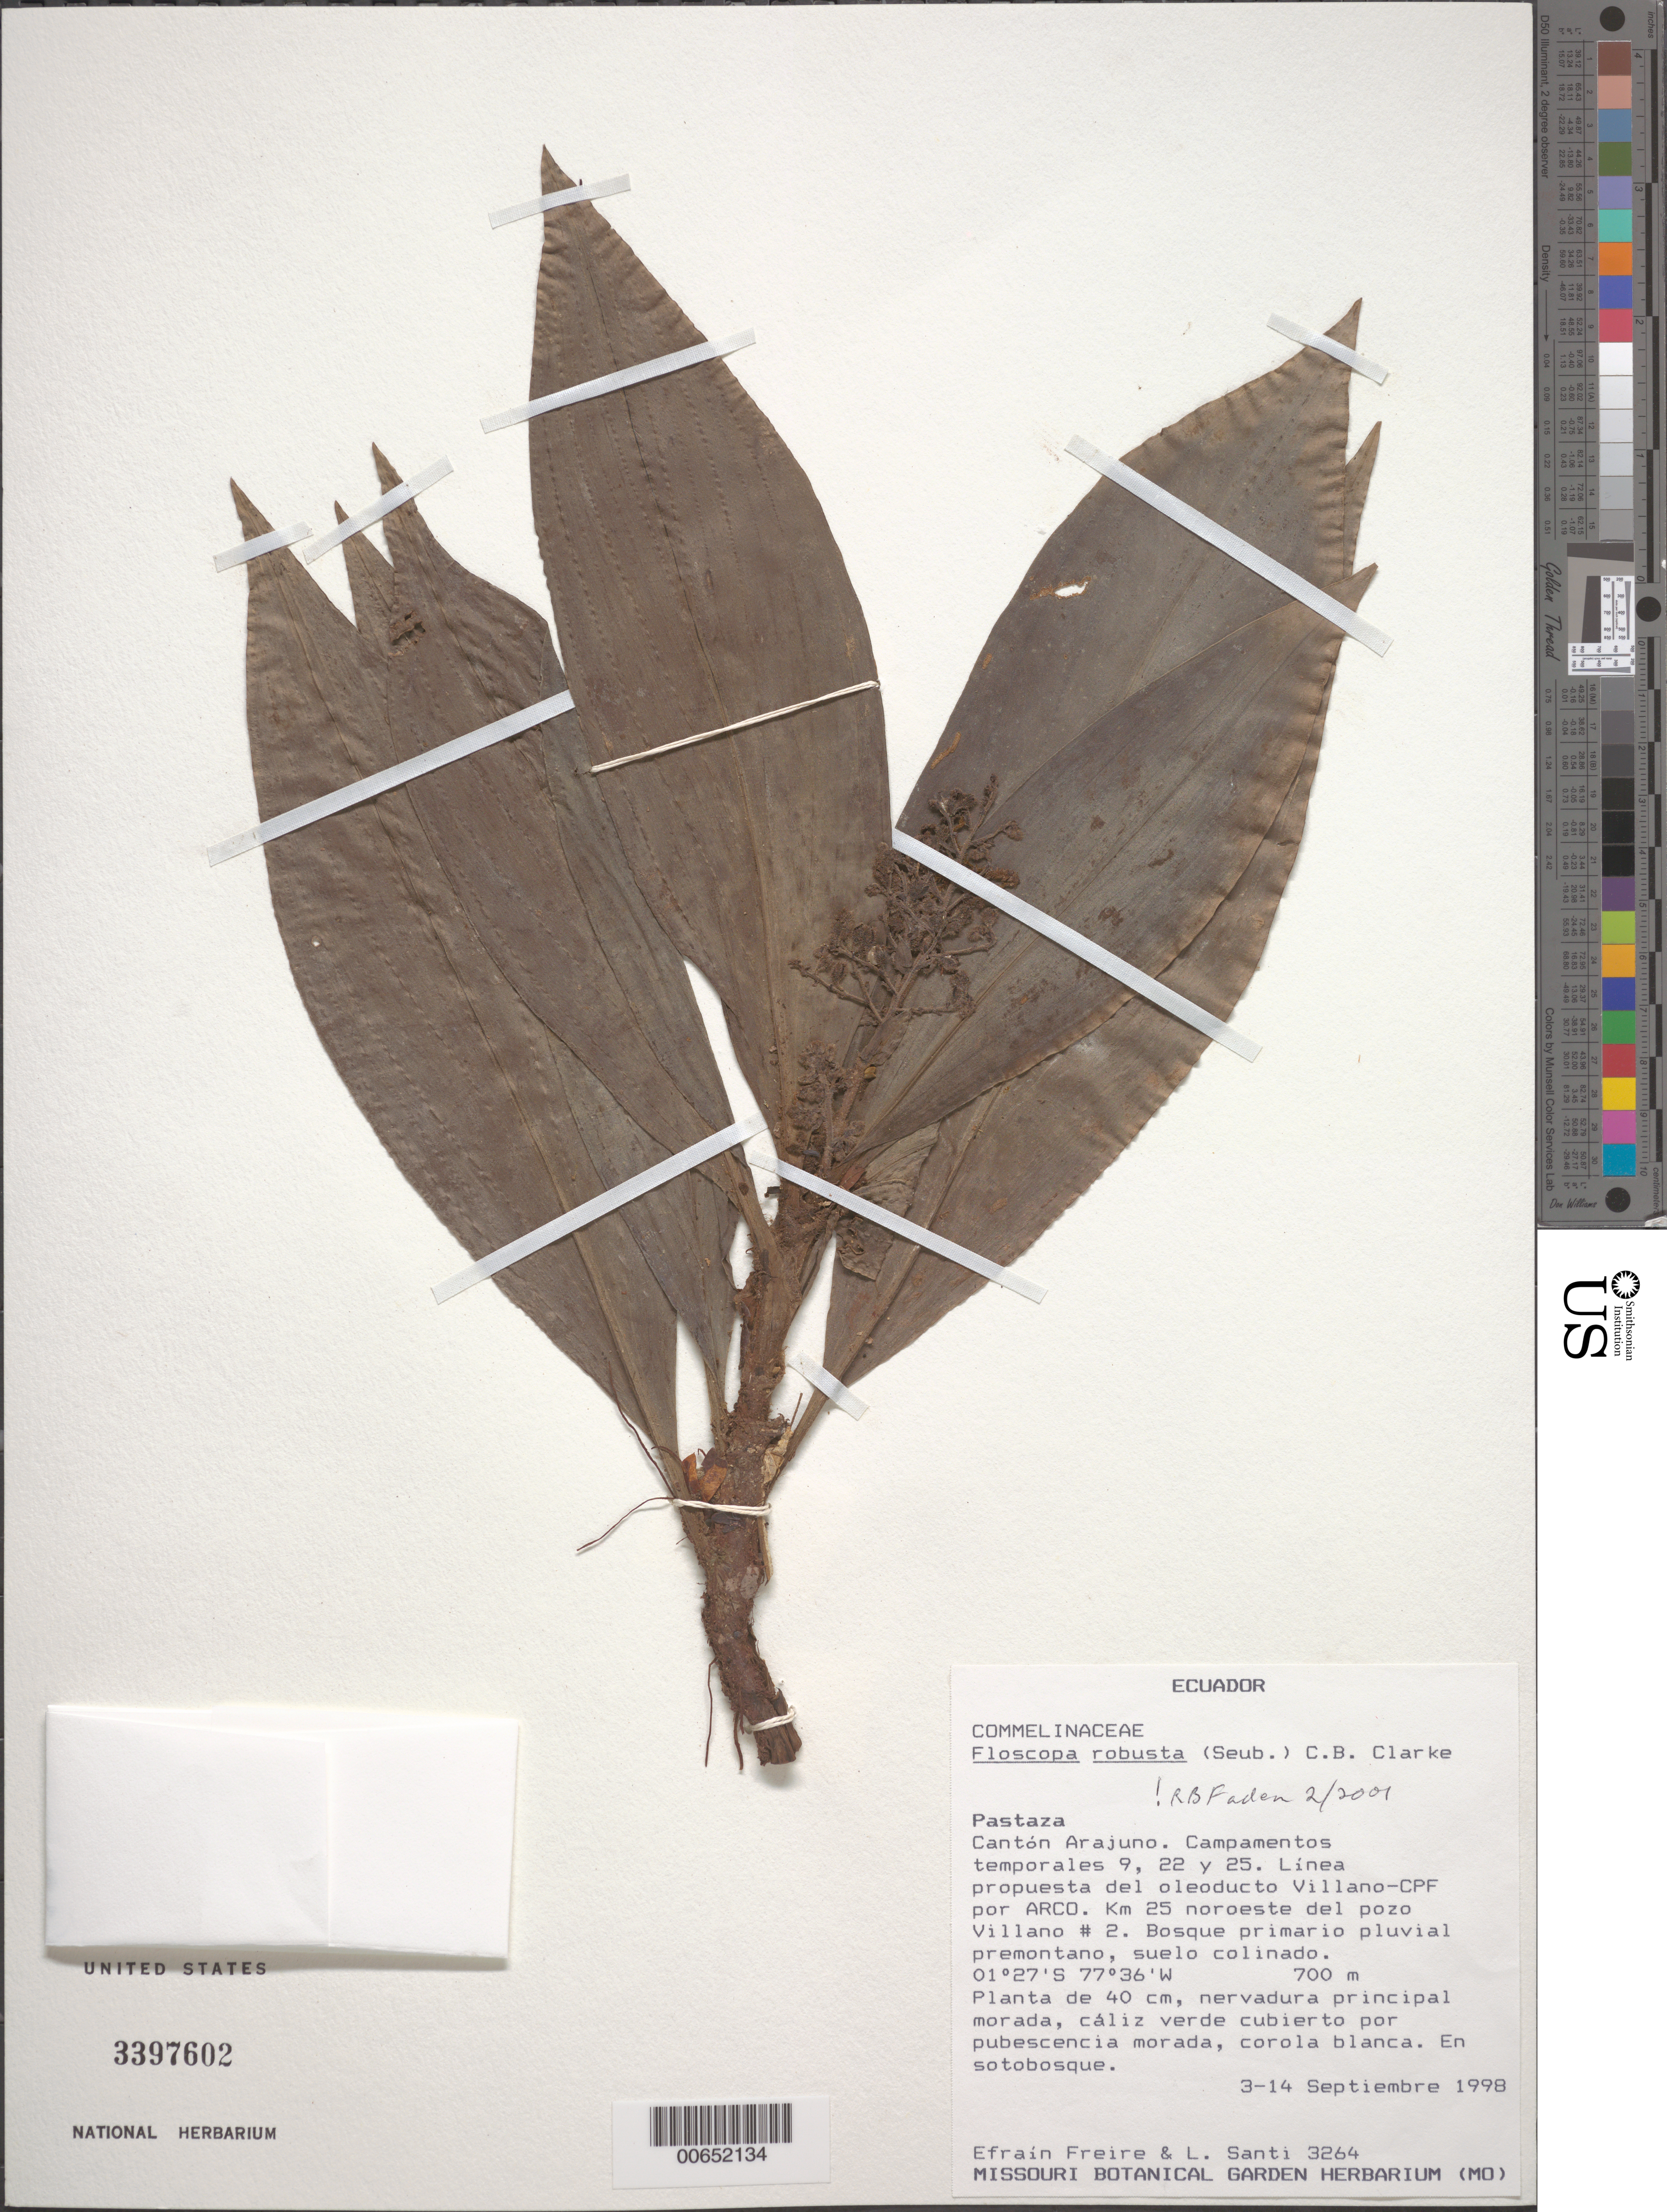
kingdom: Plantae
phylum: Tracheophyta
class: Liliopsida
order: Commelinales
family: Commelinaceae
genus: Floscopa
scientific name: Floscopa robusta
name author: (Seub.) C.B. Clarke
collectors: E. Freire & L. Santi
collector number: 3264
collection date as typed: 03 Sep 1998 to 14 Sep 1998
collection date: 1998-09-03/1998-09-14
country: Ecuador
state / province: Pastaza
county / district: Arajuno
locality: Canton arajuno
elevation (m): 700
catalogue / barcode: US 3397602